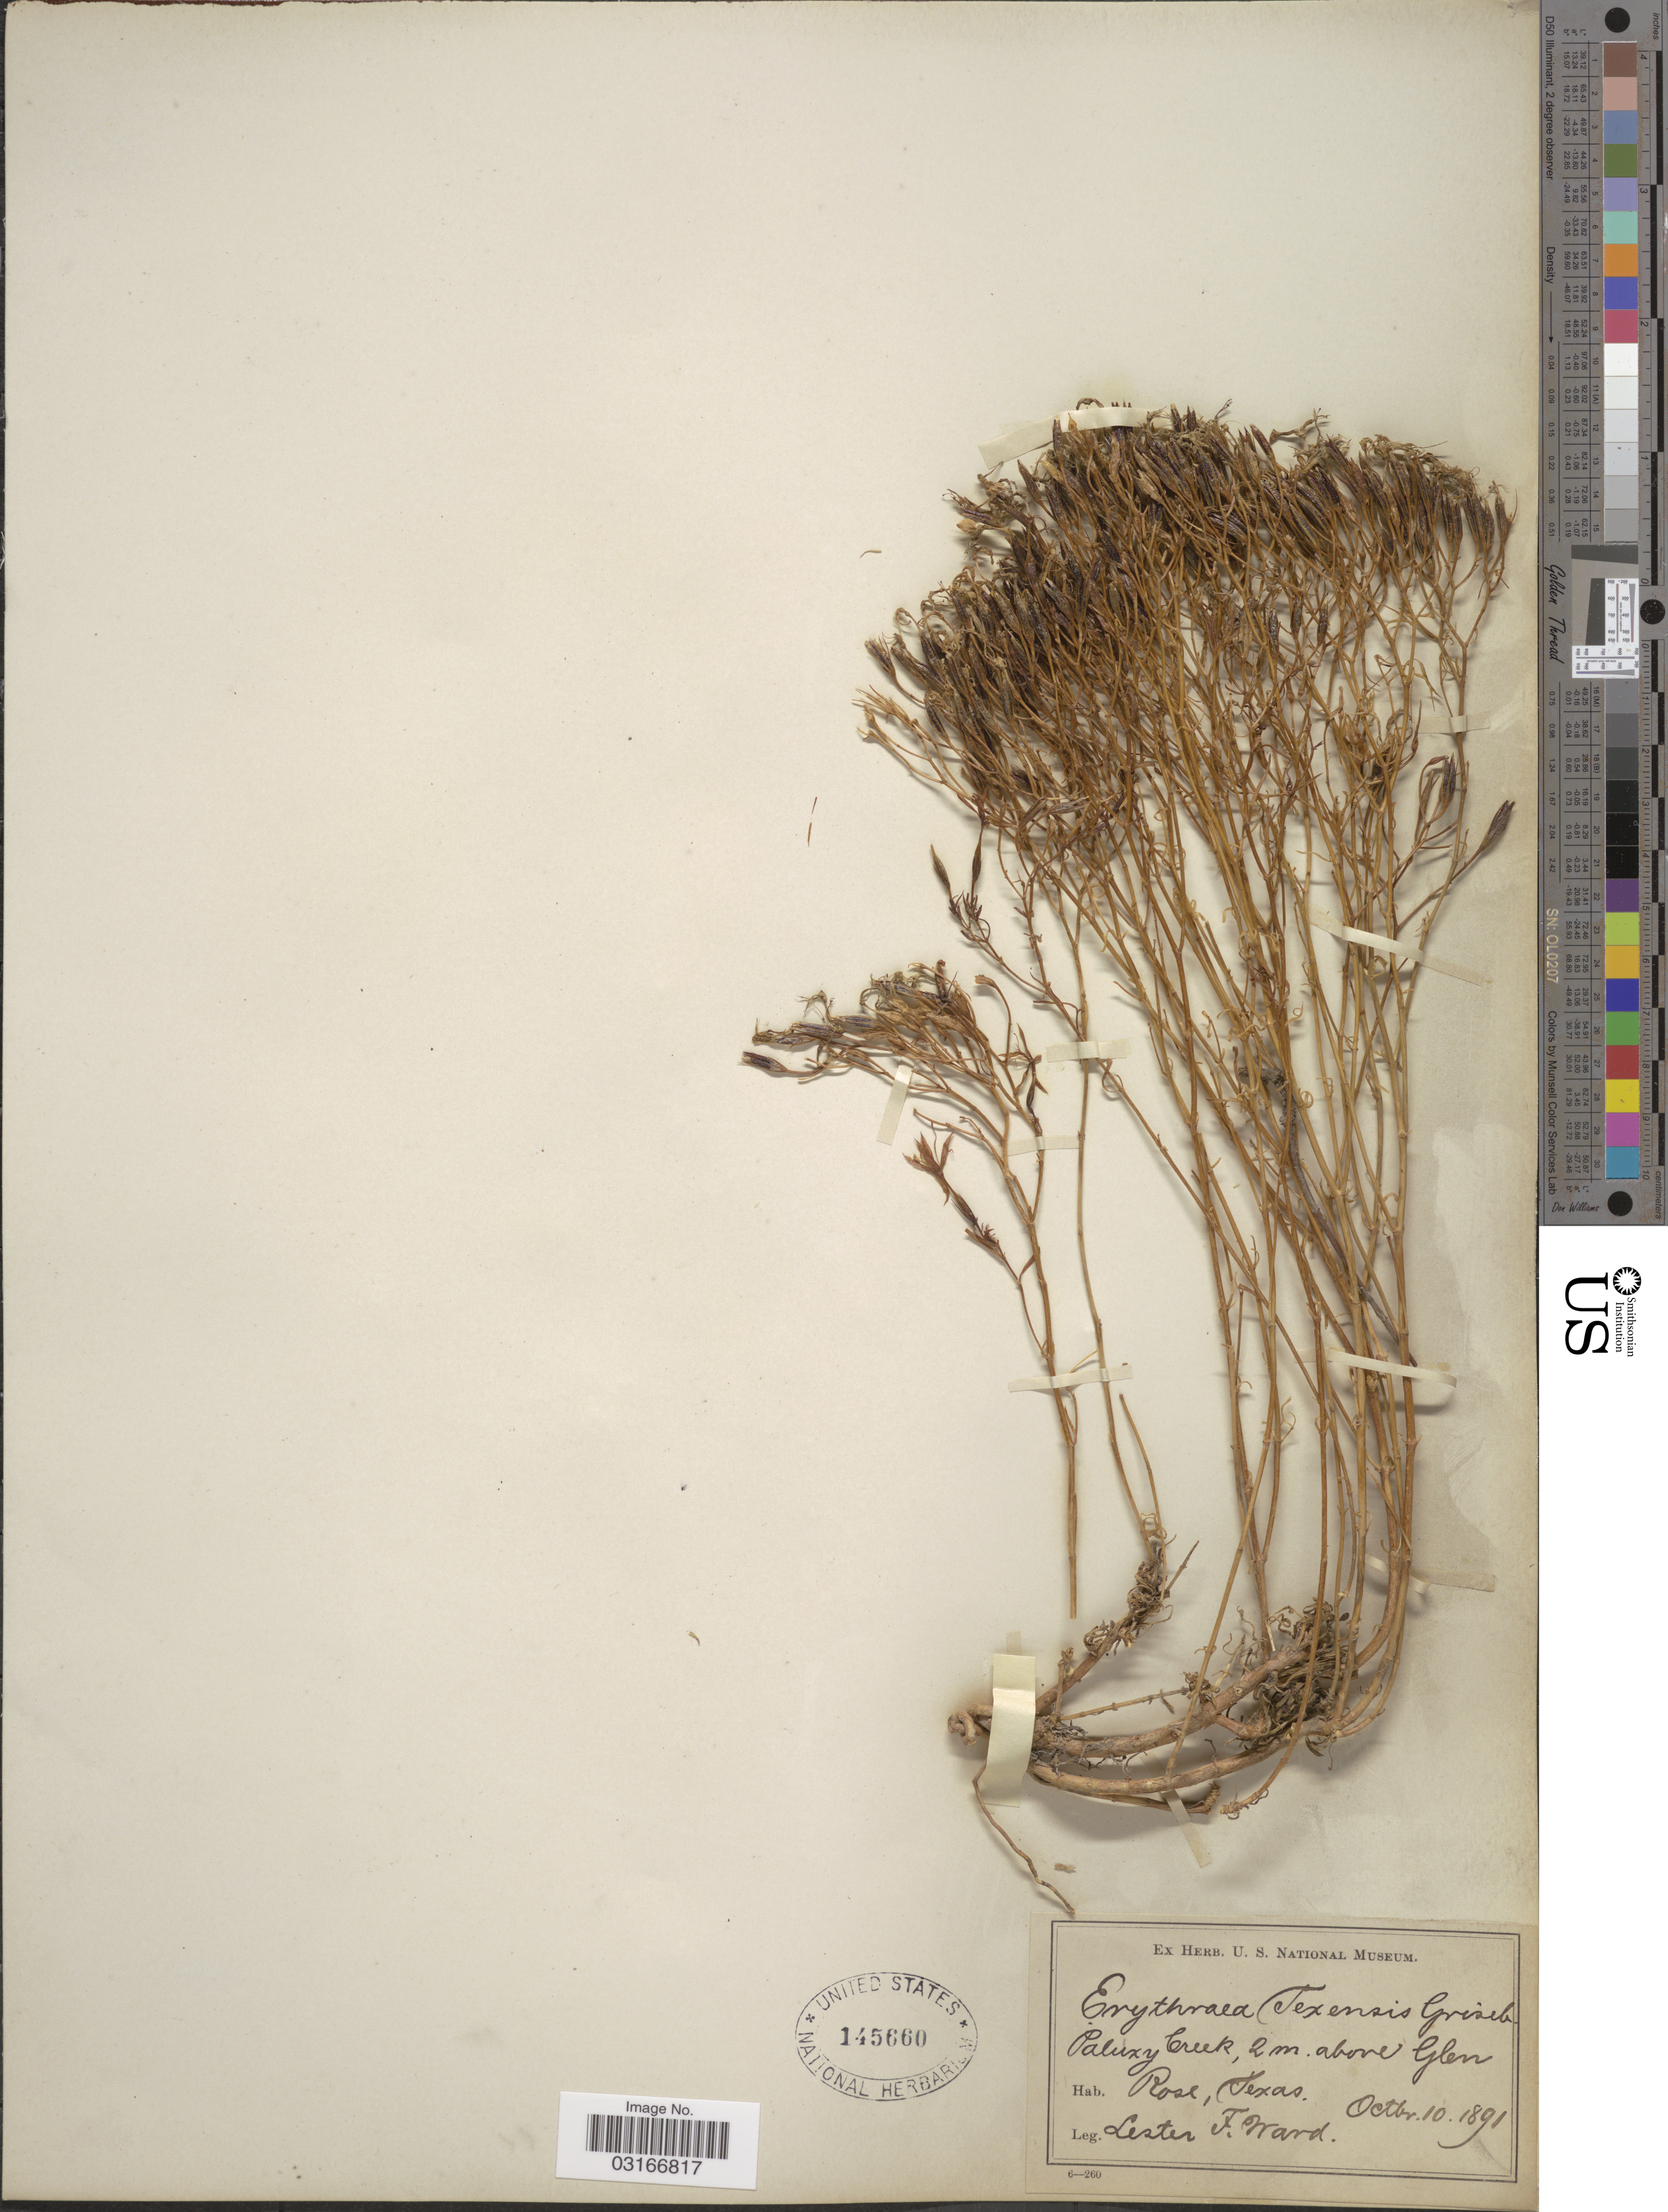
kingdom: Plantae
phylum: Tracheophyta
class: Magnoliopsida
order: Gentianales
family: Gentianaceae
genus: Centaurium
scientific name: Centaurium beyrichii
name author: (Torr.) B.L. Rob.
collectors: L. F. Ward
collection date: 1891-10-10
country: United States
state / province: Texas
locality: Paluxy Creek, 2 m. above Glen. Rose.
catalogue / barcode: US 145660